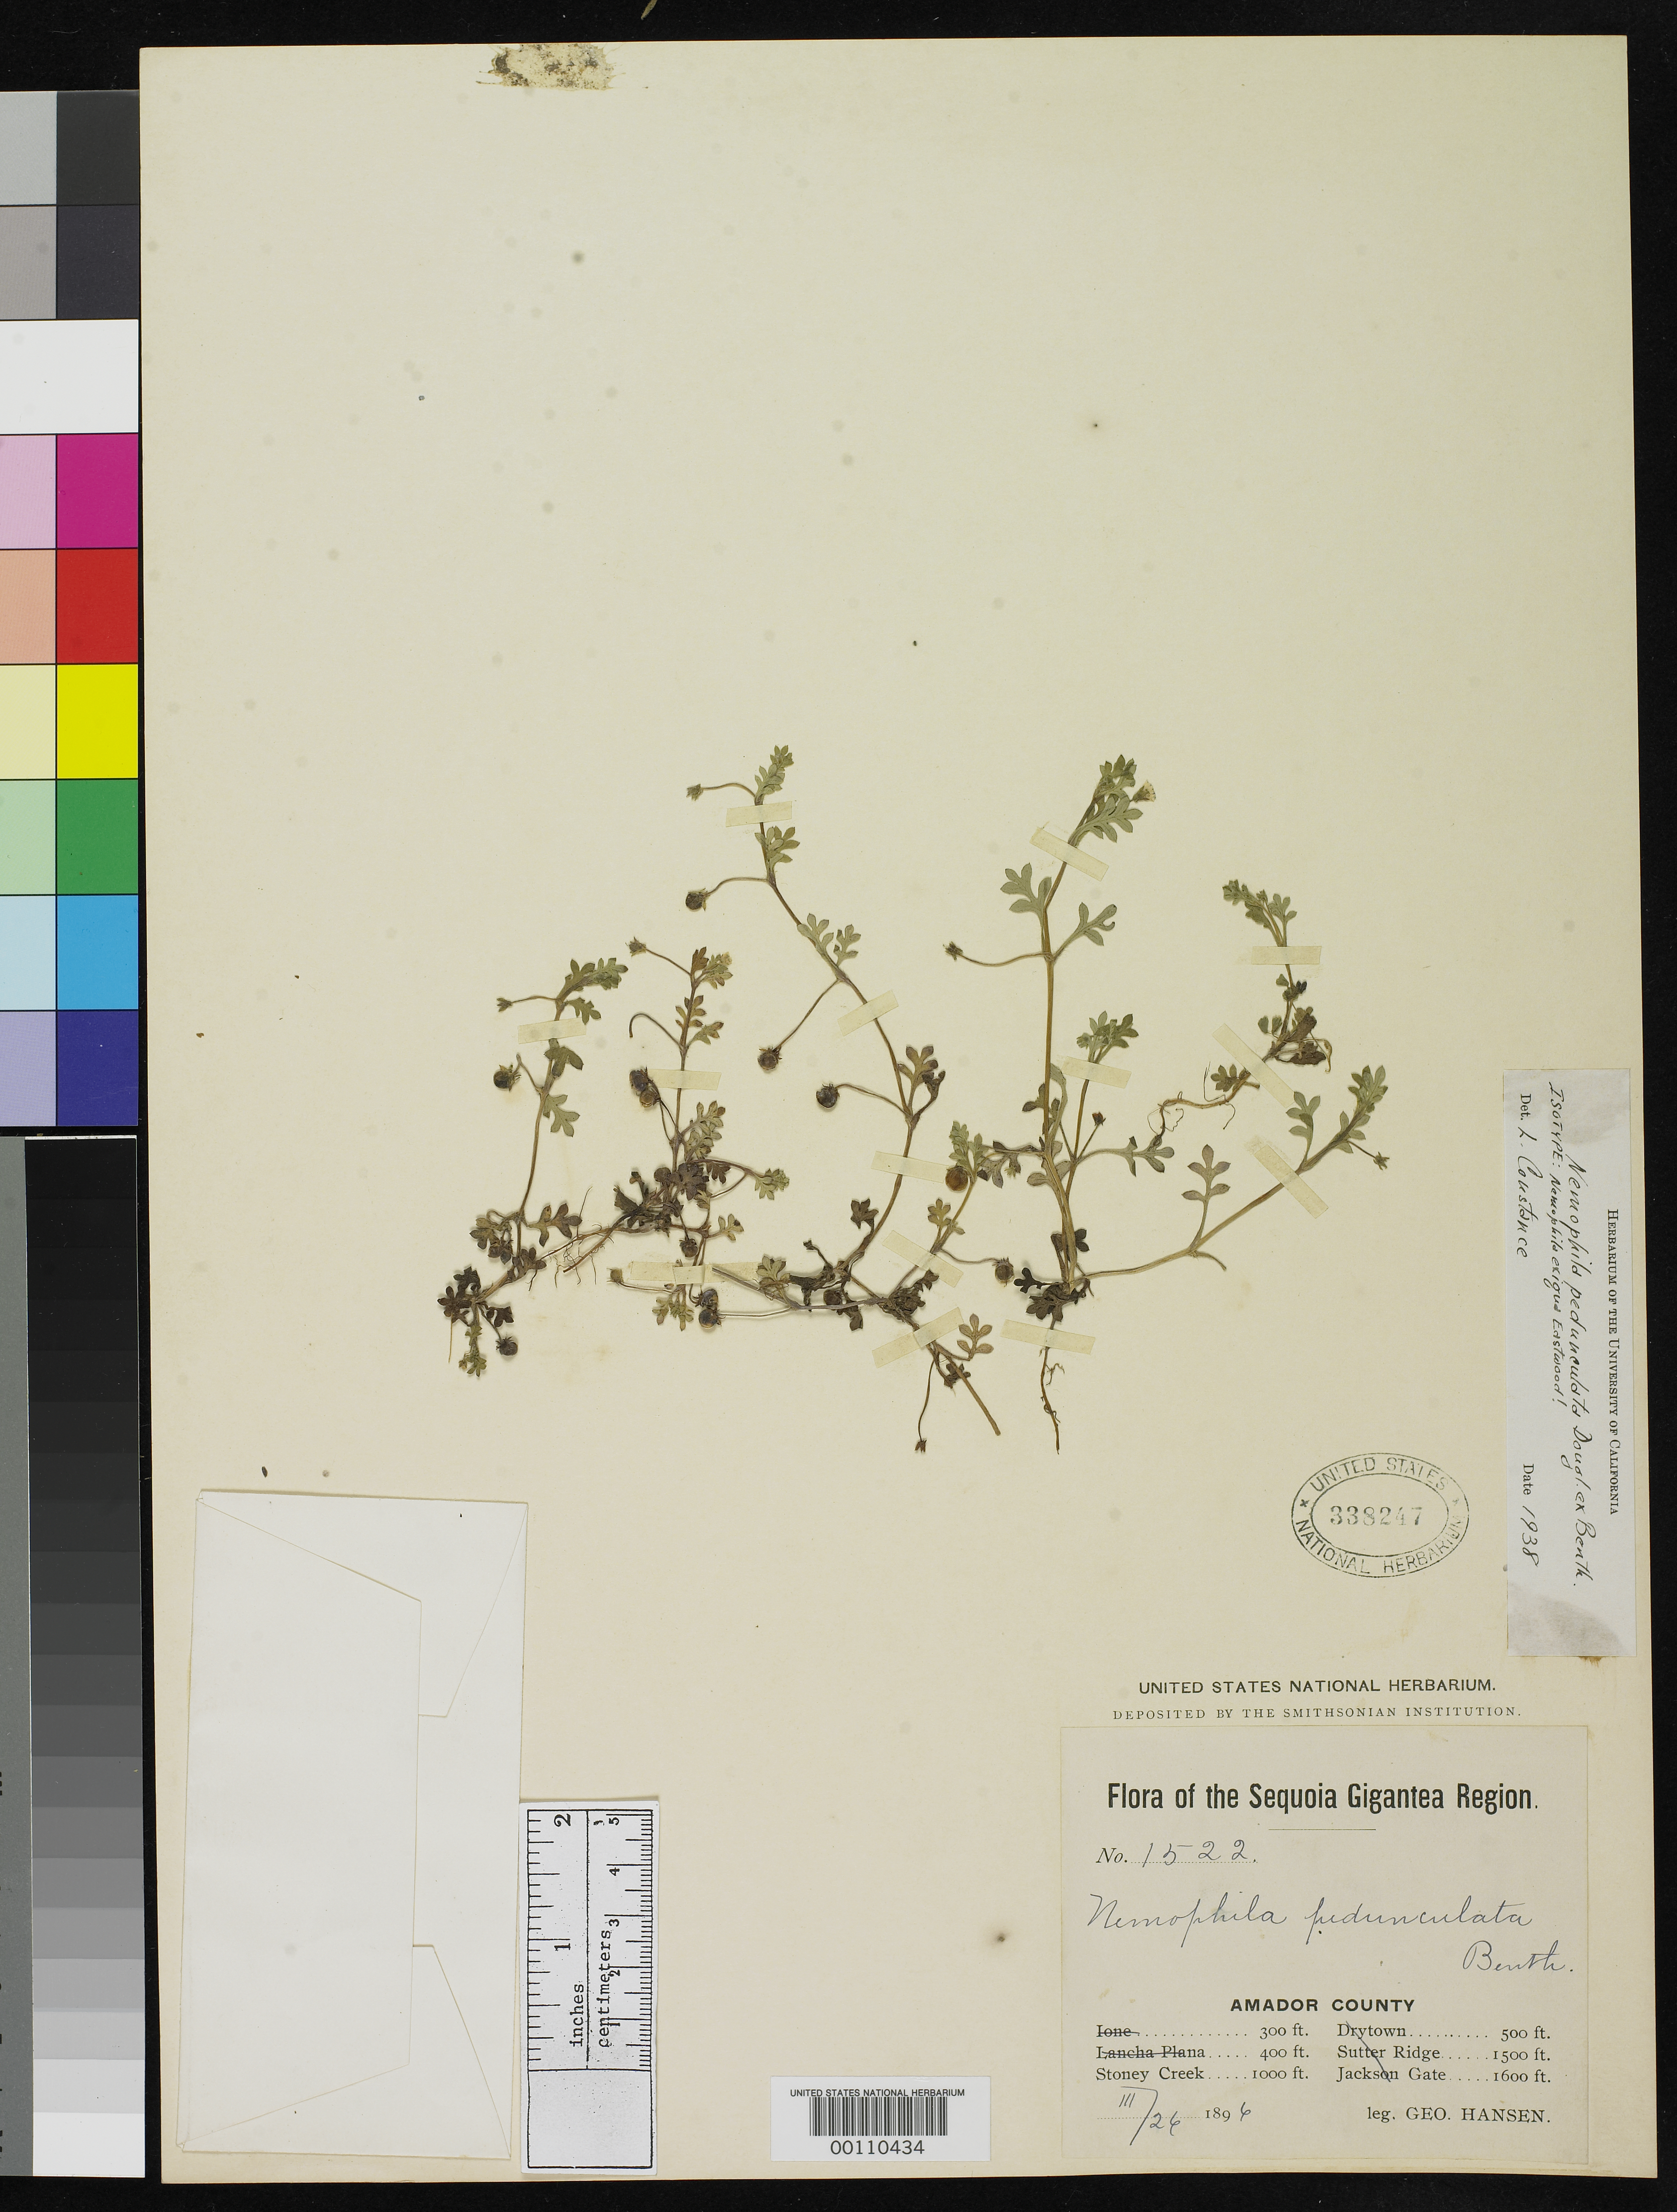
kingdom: Plantae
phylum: Tracheophyta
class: Magnoliopsida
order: Boraginales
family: Hydrophyllaceae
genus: Nemophila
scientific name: Nemophila exigua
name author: Eastw.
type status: Isotype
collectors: G. Hansen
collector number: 1522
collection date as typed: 26 Mar 1896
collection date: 1896-03-26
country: United States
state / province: California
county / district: Amador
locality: Stoney Creek.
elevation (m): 305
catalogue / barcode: US 338247